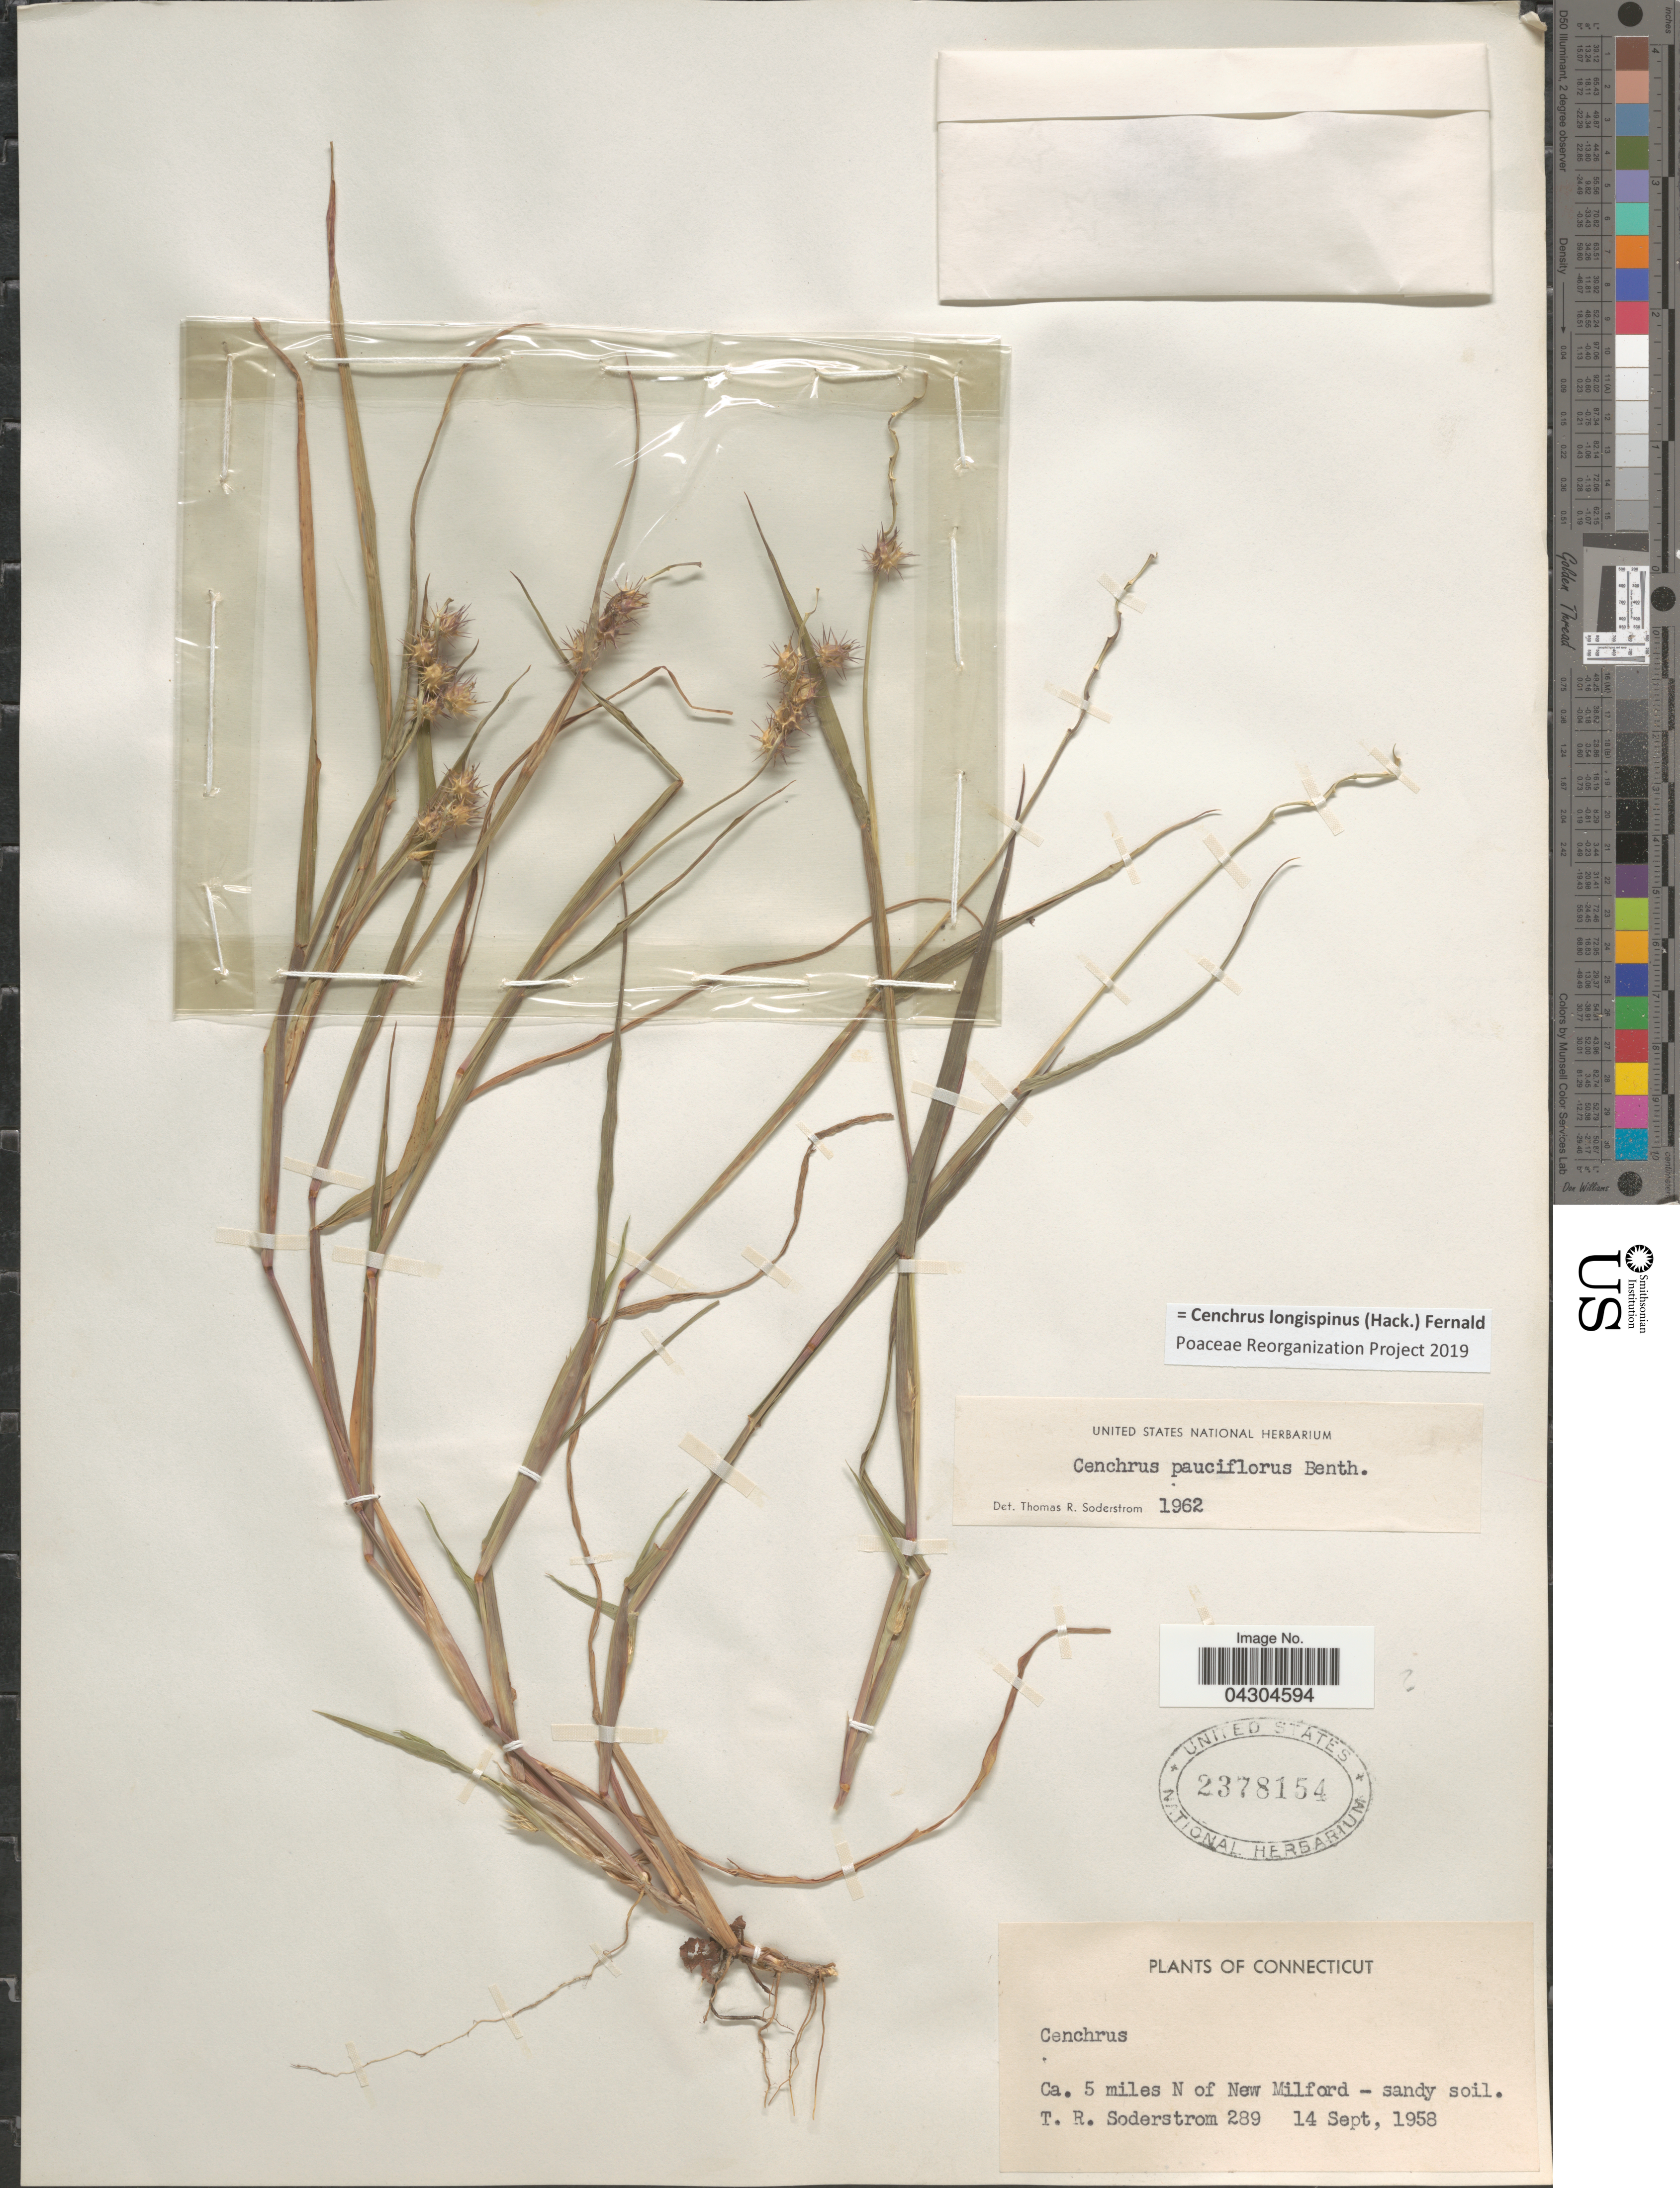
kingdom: Plantae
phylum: Tracheophyta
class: Liliopsida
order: Poales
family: Poaceae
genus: Cenchrus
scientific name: Cenchrus longispinus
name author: (Hack.) Fernald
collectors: T. R. Soderstrom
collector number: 289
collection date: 1958-09-14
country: United States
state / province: Connecticut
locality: Ca. 5 miles N of New Milford - sandy soil.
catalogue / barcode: US 2378154